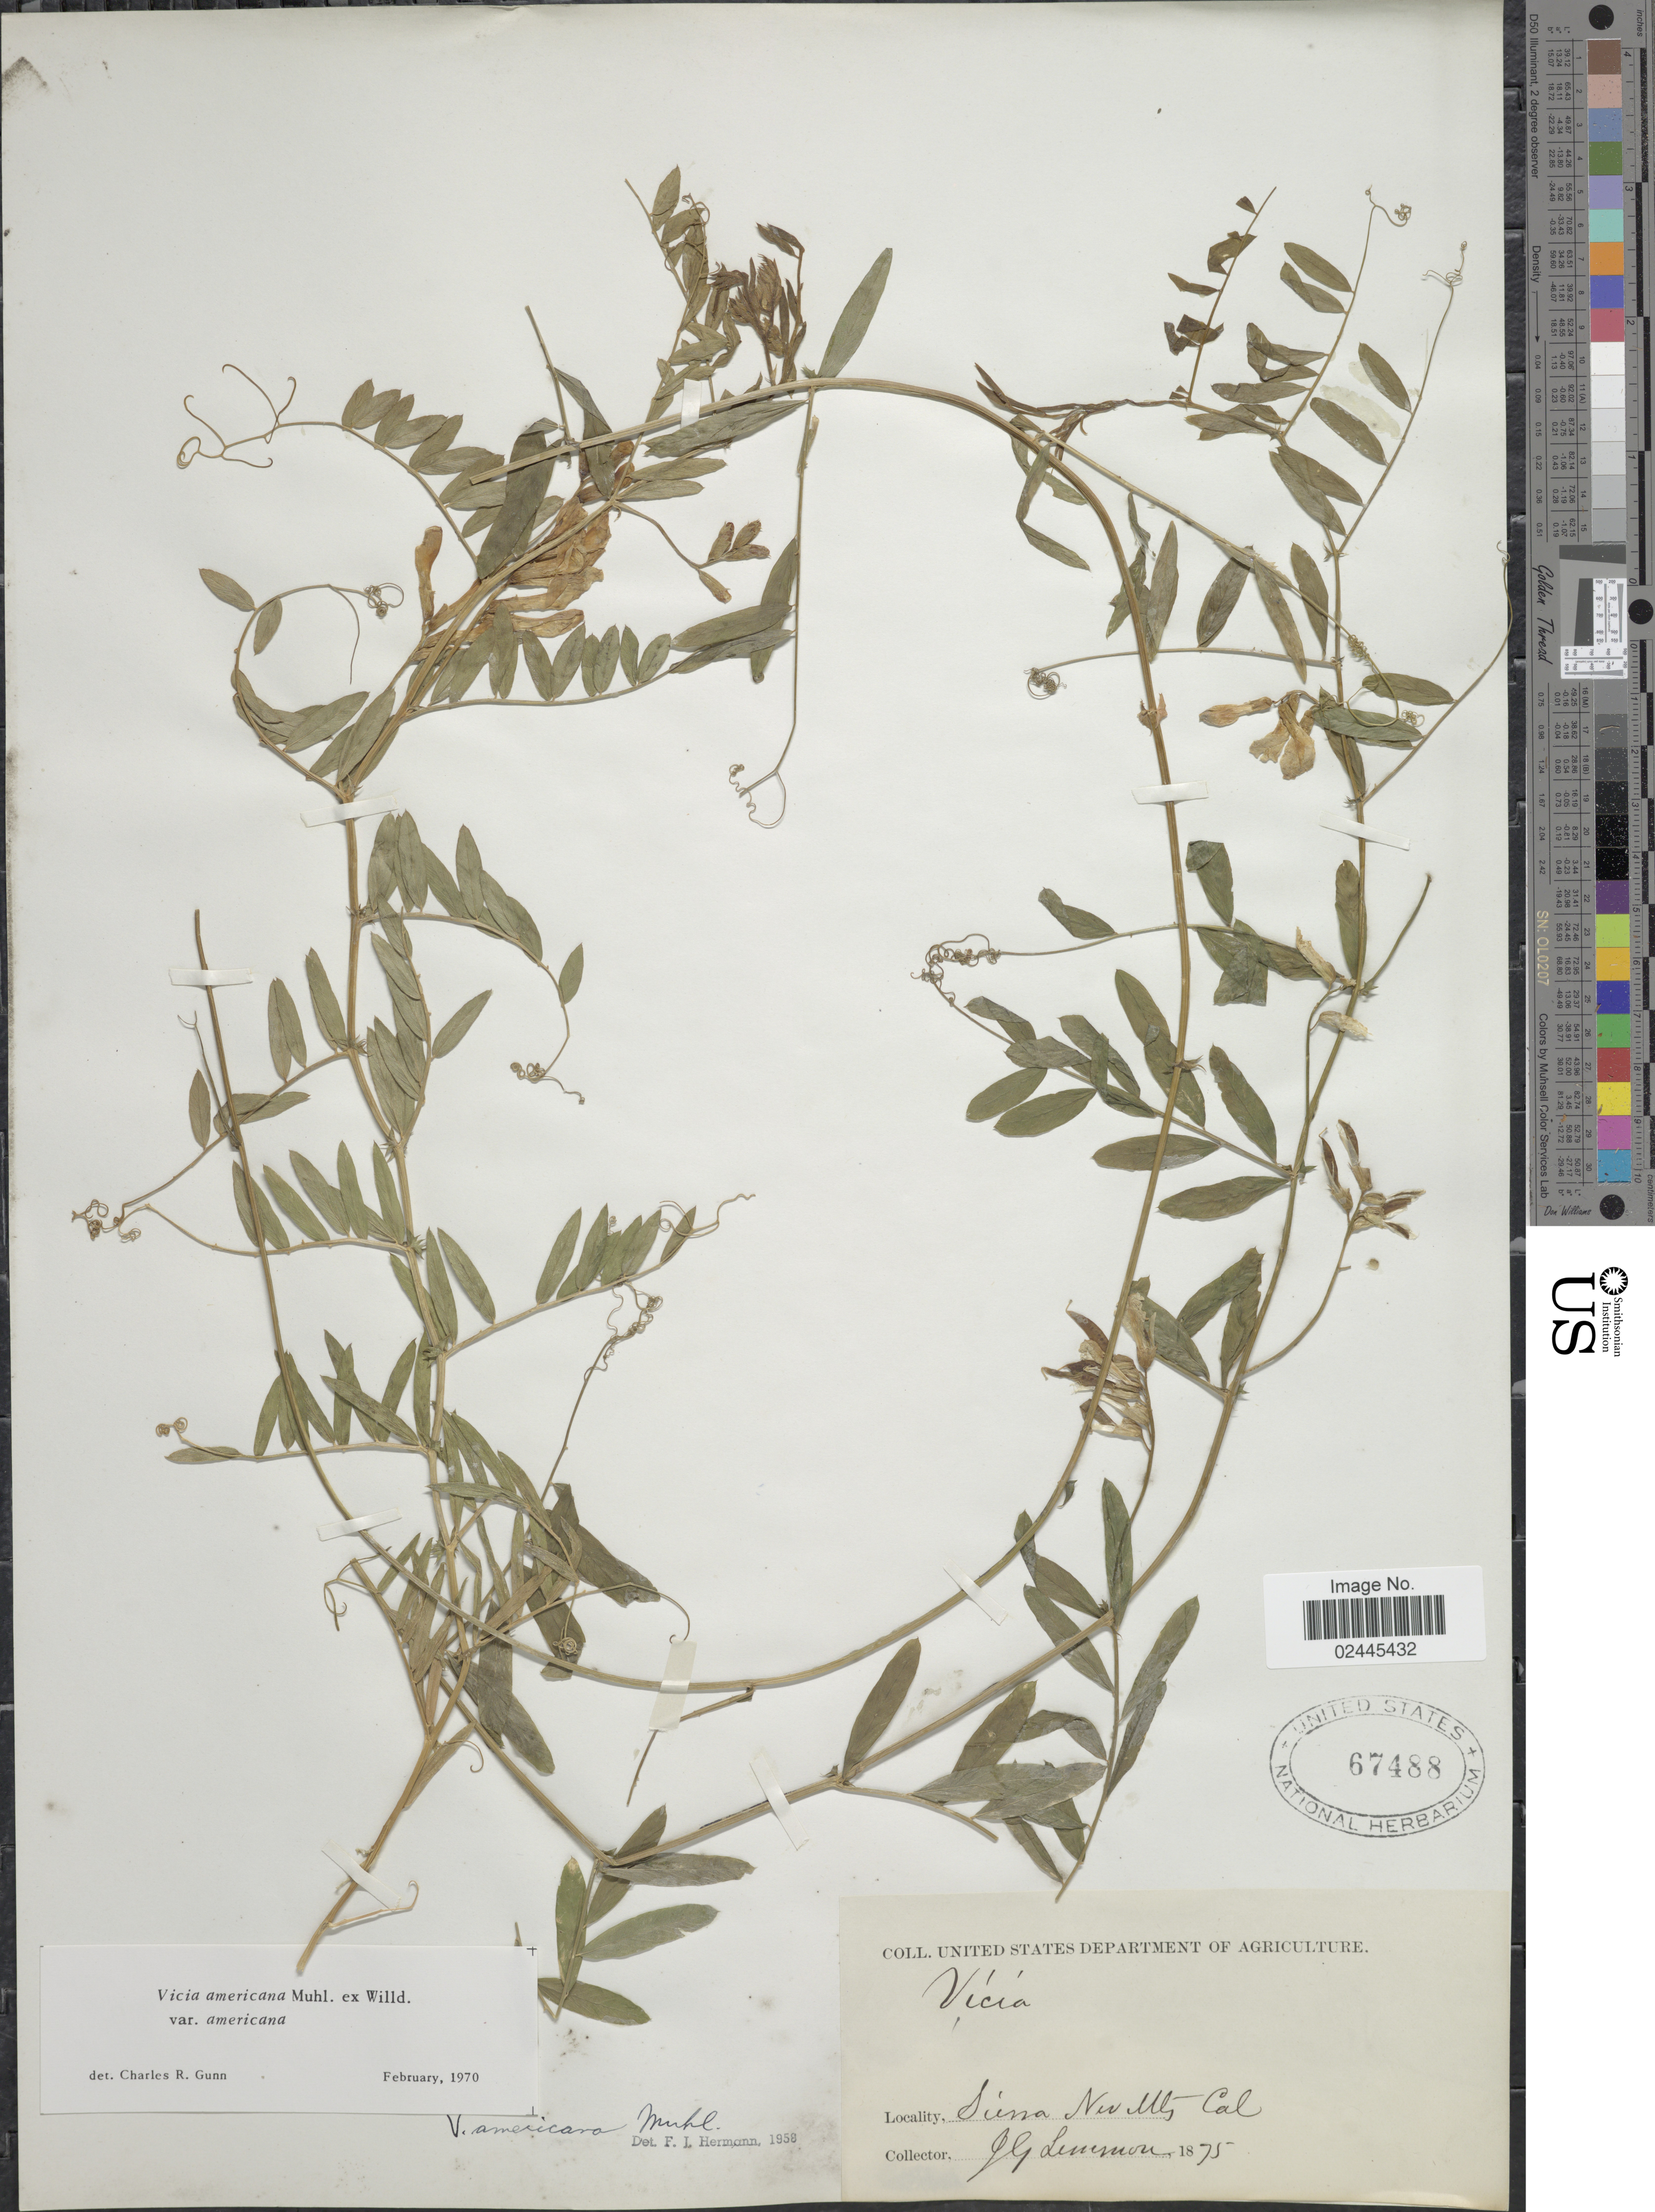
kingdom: Plantae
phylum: Tracheophyta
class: Magnoliopsida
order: Fabales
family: Fabaceae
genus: Vicia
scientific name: Vicia americana var. americana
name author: Muhl. ex Willd.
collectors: J. Lemmon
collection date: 1875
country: United States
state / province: California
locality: Sierra Nev Mts, Cal.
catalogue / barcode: US 67488